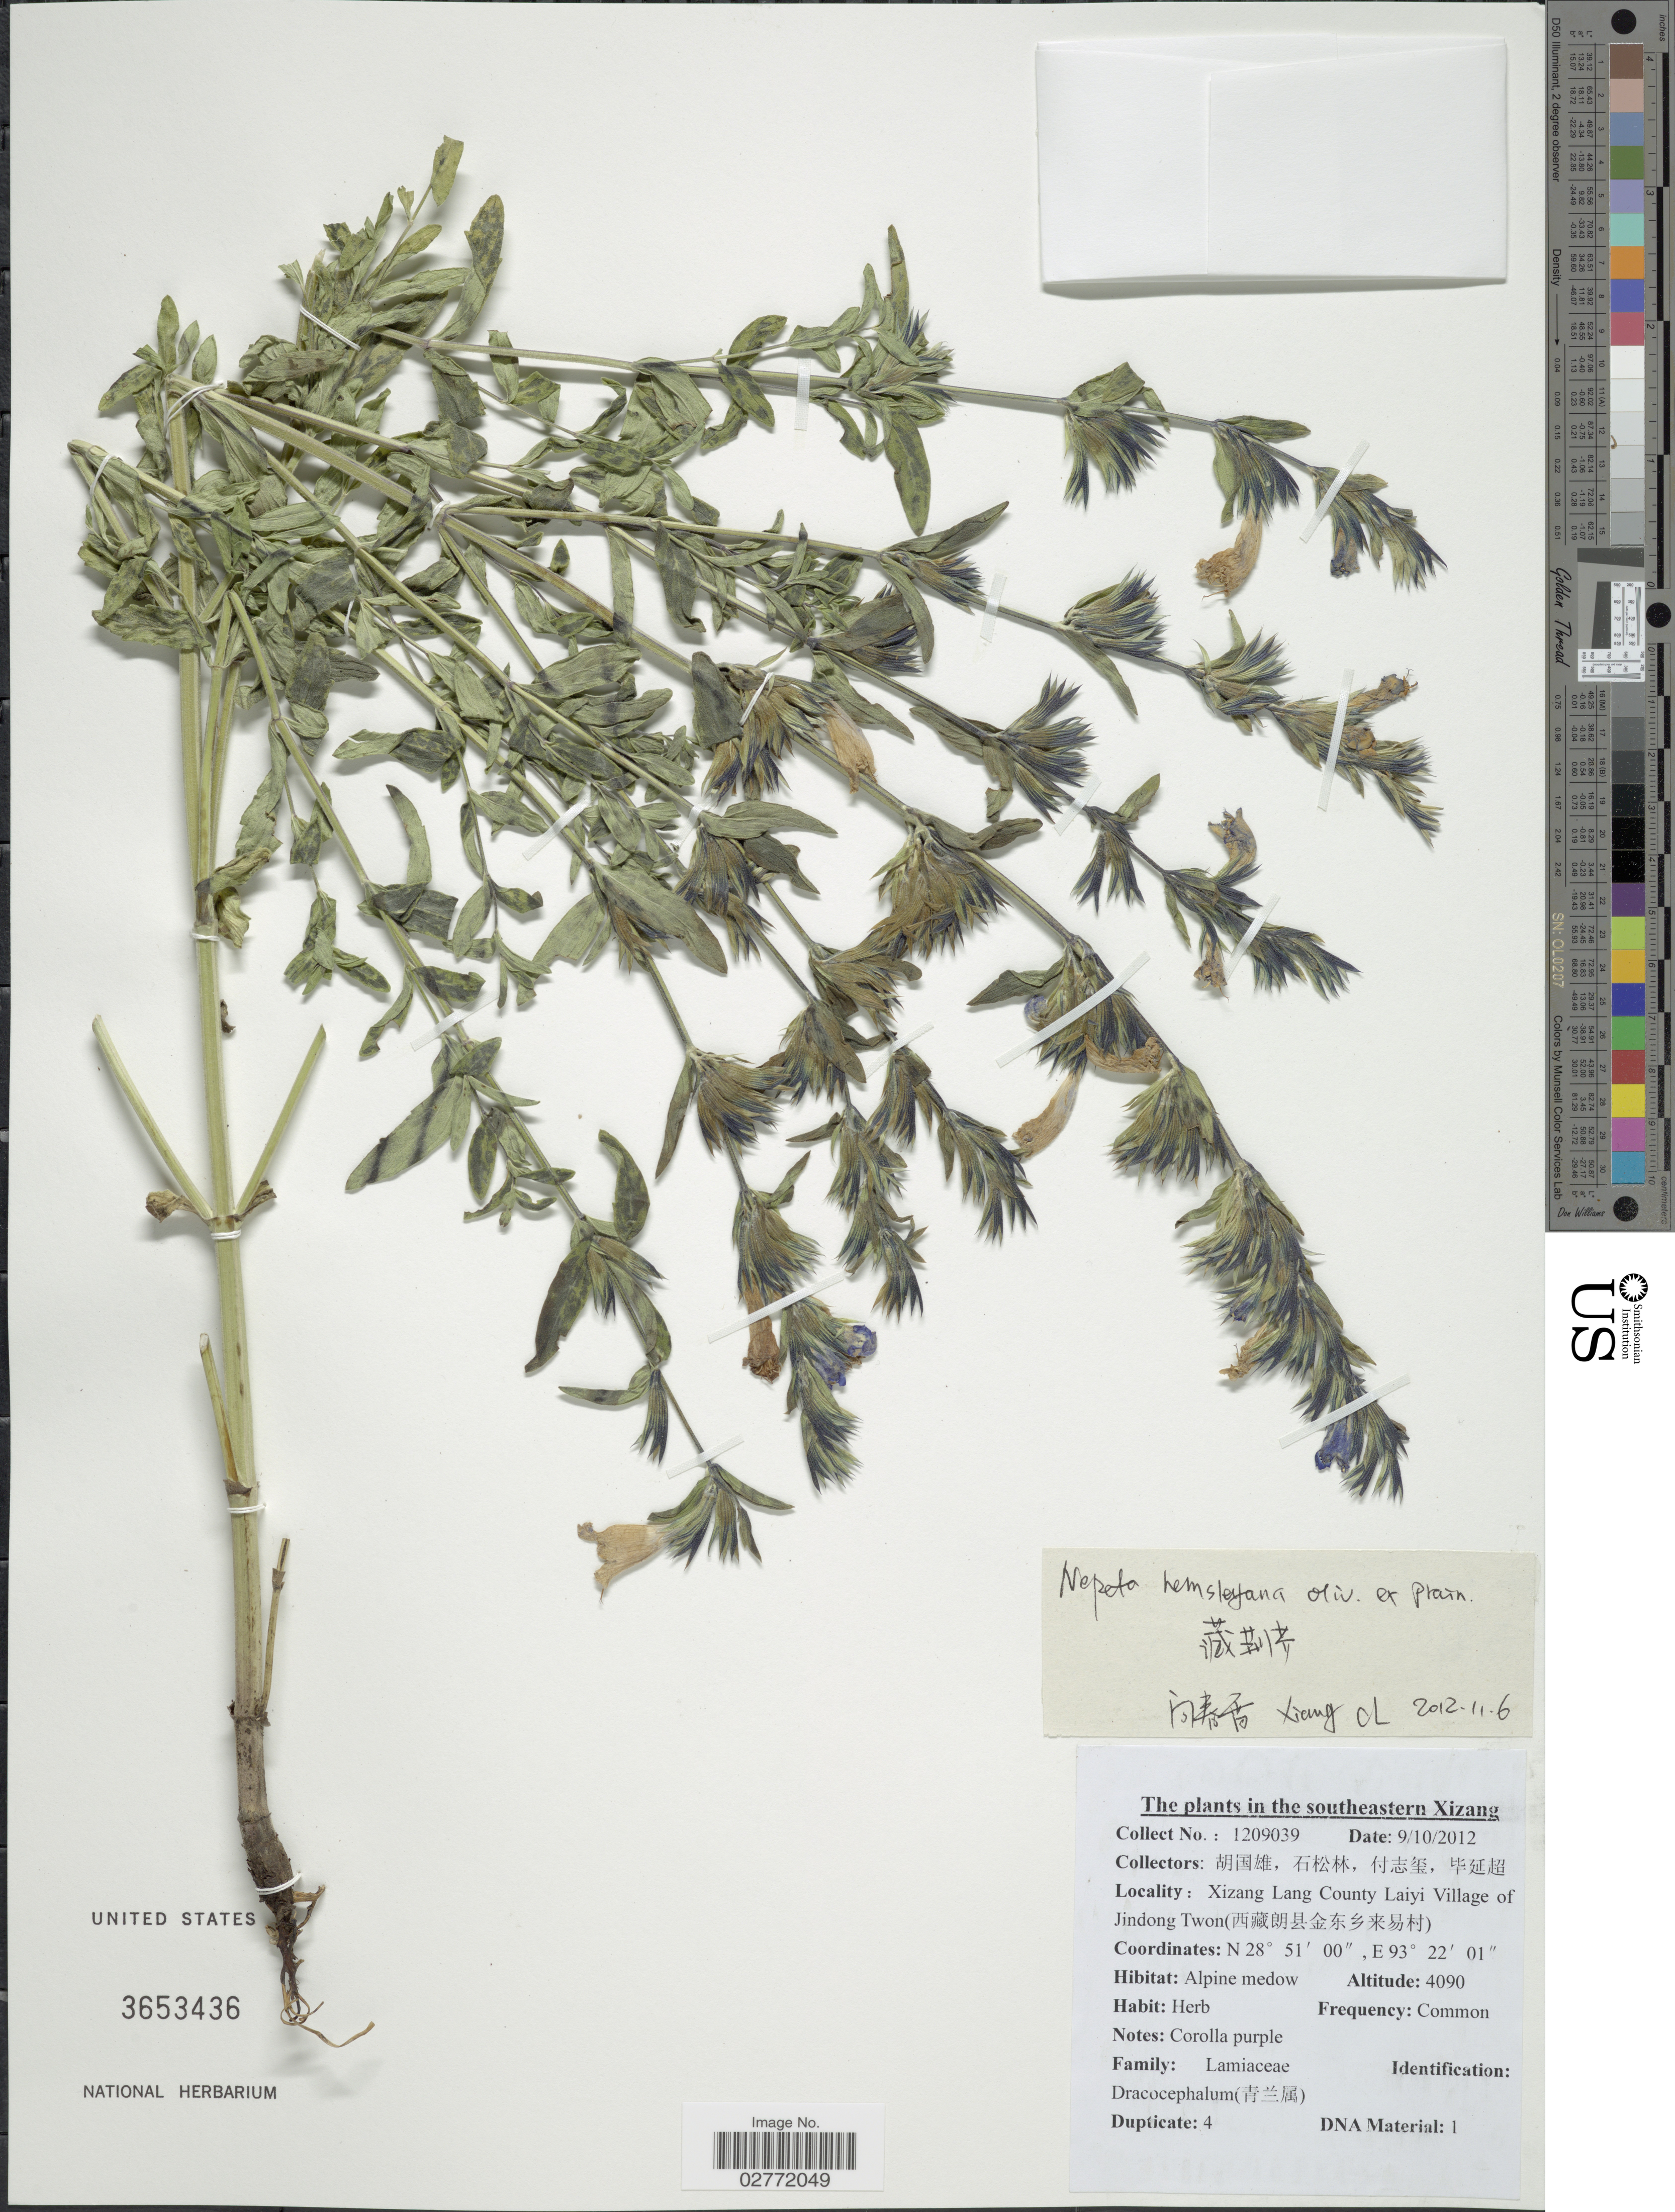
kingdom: Plantae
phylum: Tracheophyta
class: Magnoliopsida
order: Lamiales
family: Lamiaceae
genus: Nepeta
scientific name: Nepeta hemsleyana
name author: Oliv. ex Prain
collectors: Collector illegible, Collector illegible, Collector illegible & Collector illegible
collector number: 1209039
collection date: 2012-10-09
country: China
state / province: Xizang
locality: Southeastern Xizang, Xizang Lang County Laiyi Village of Jindong Twon (X).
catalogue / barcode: US 3653436